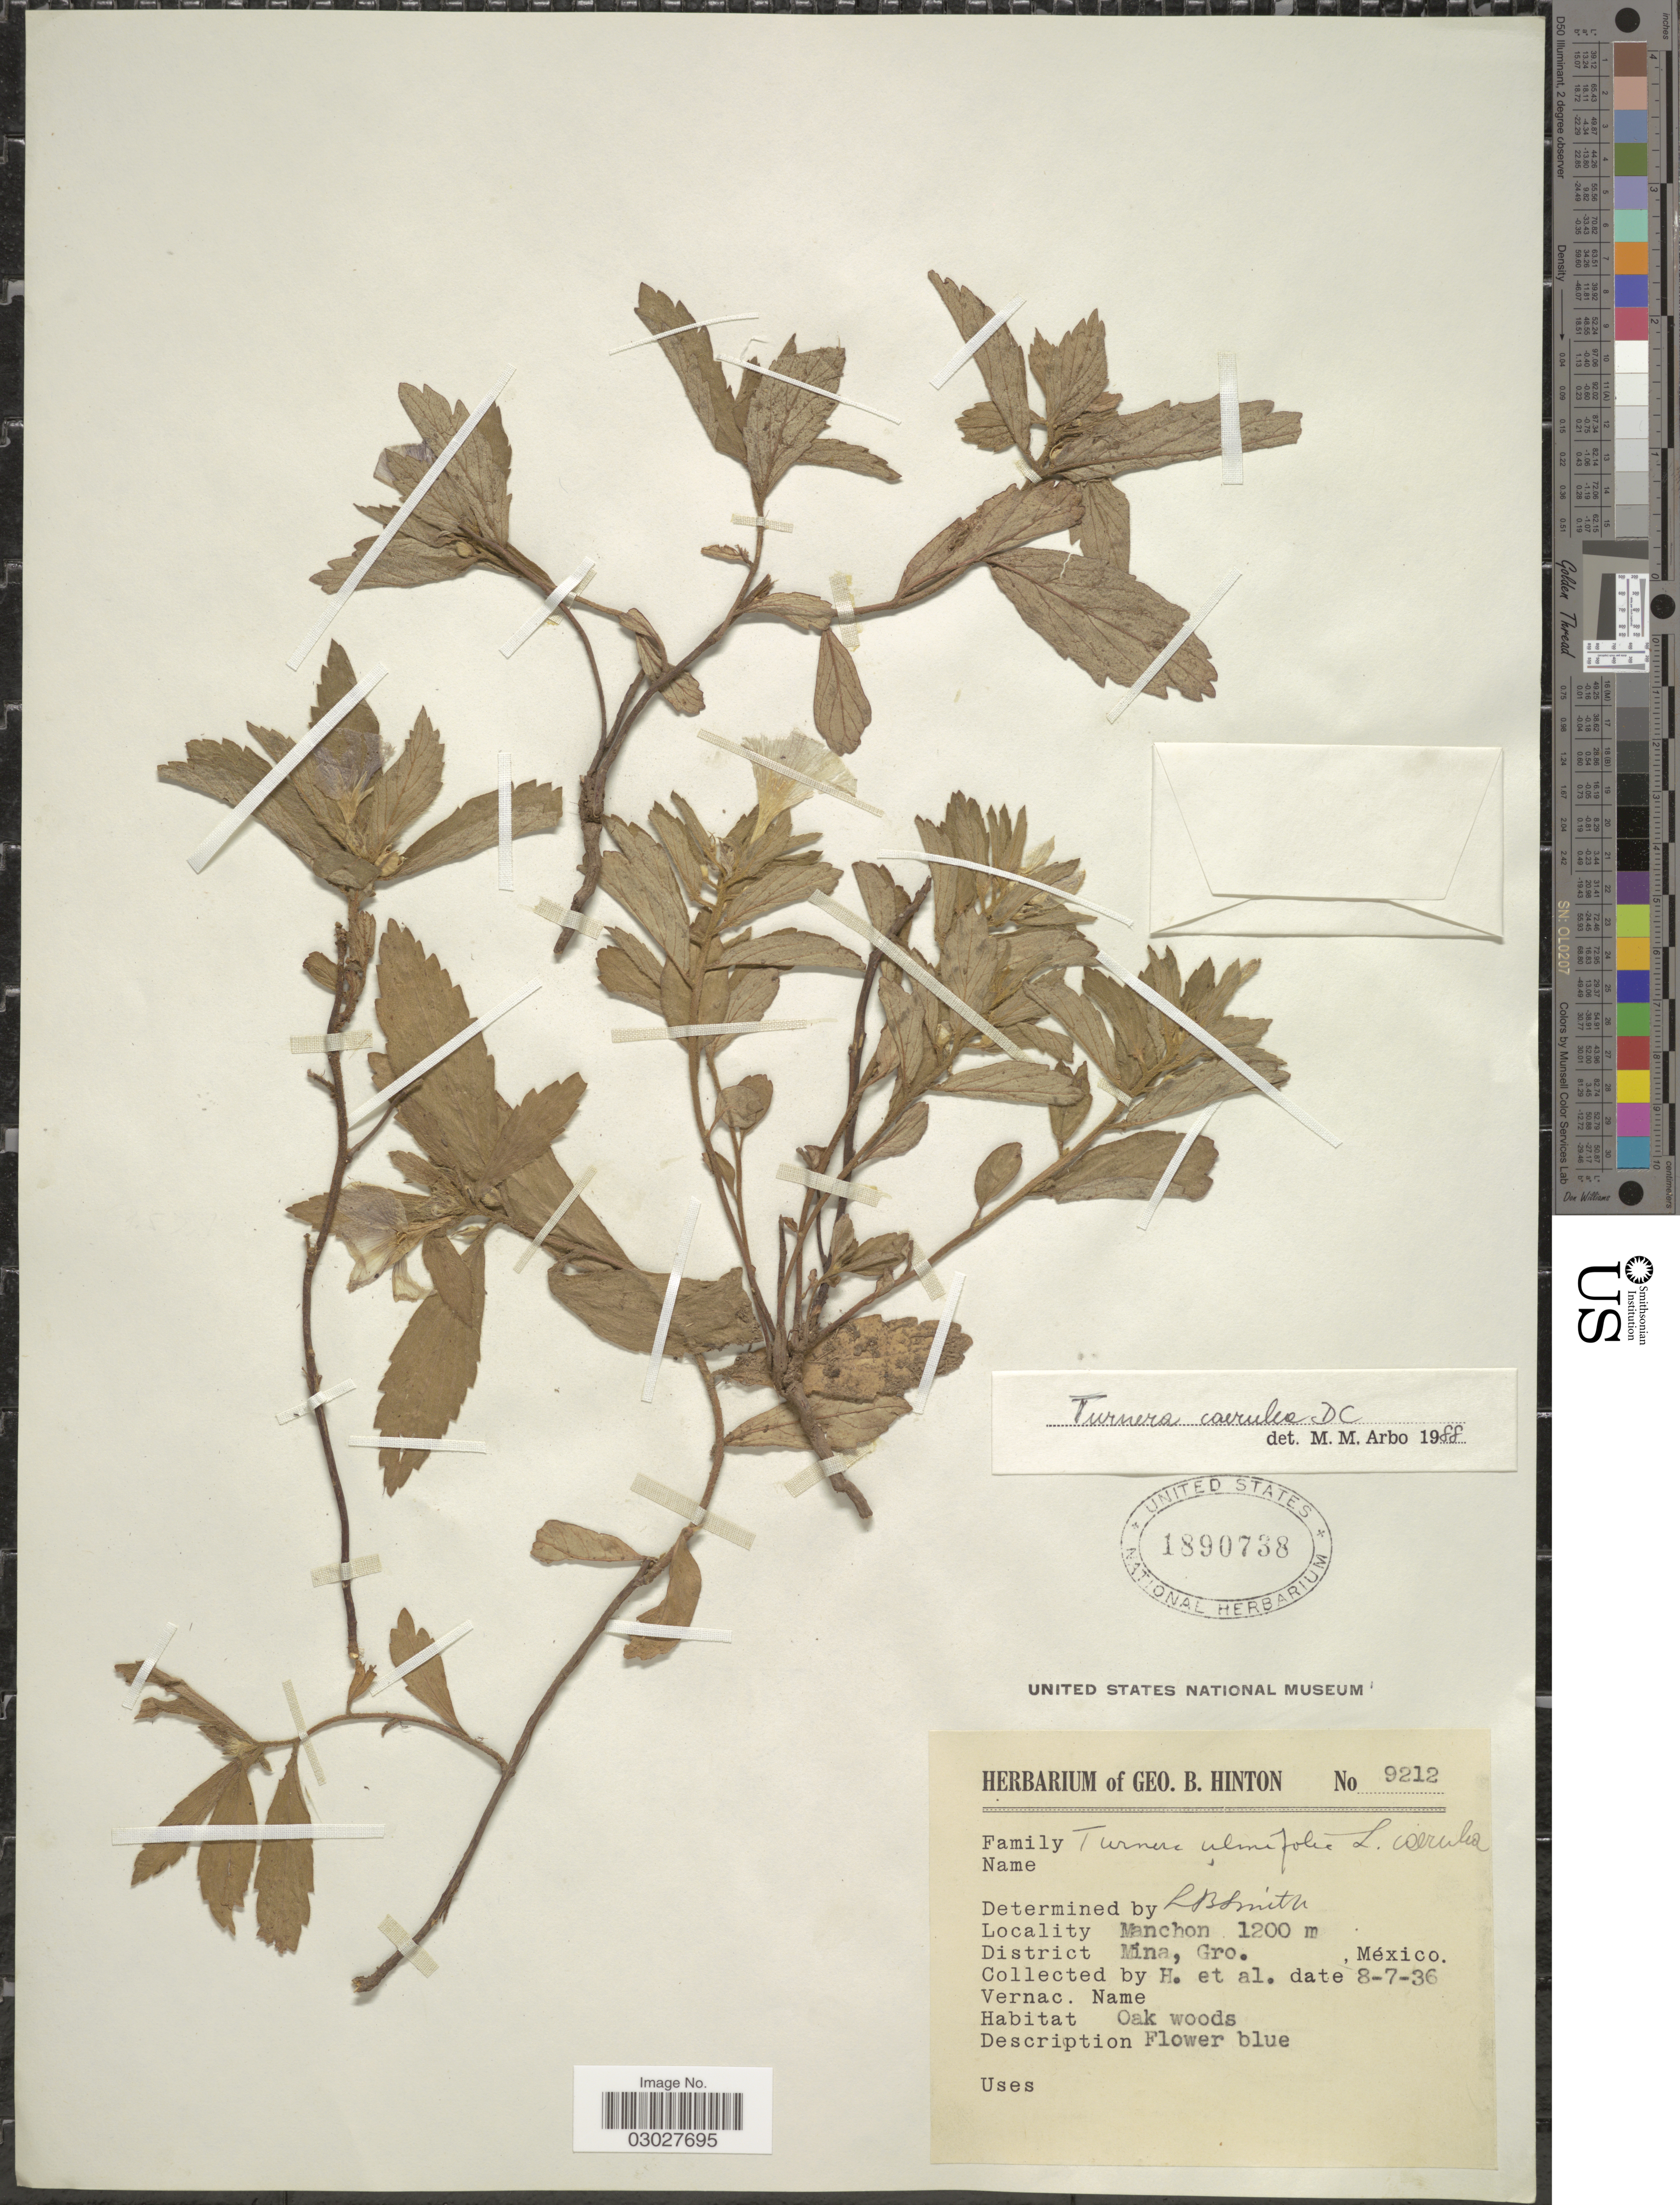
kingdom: Plantae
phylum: Tracheophyta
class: Magnoliopsida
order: Malpighiales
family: Turneraceae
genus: Turnera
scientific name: Turnera caerulea var. caerulea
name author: Moc. & Sessé ex DC.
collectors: G. B. Hinton & et al.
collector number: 9212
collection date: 1936-07-08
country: Mexico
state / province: Guerrero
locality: Manchon. District Mina.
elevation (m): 1200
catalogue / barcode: US 1890738